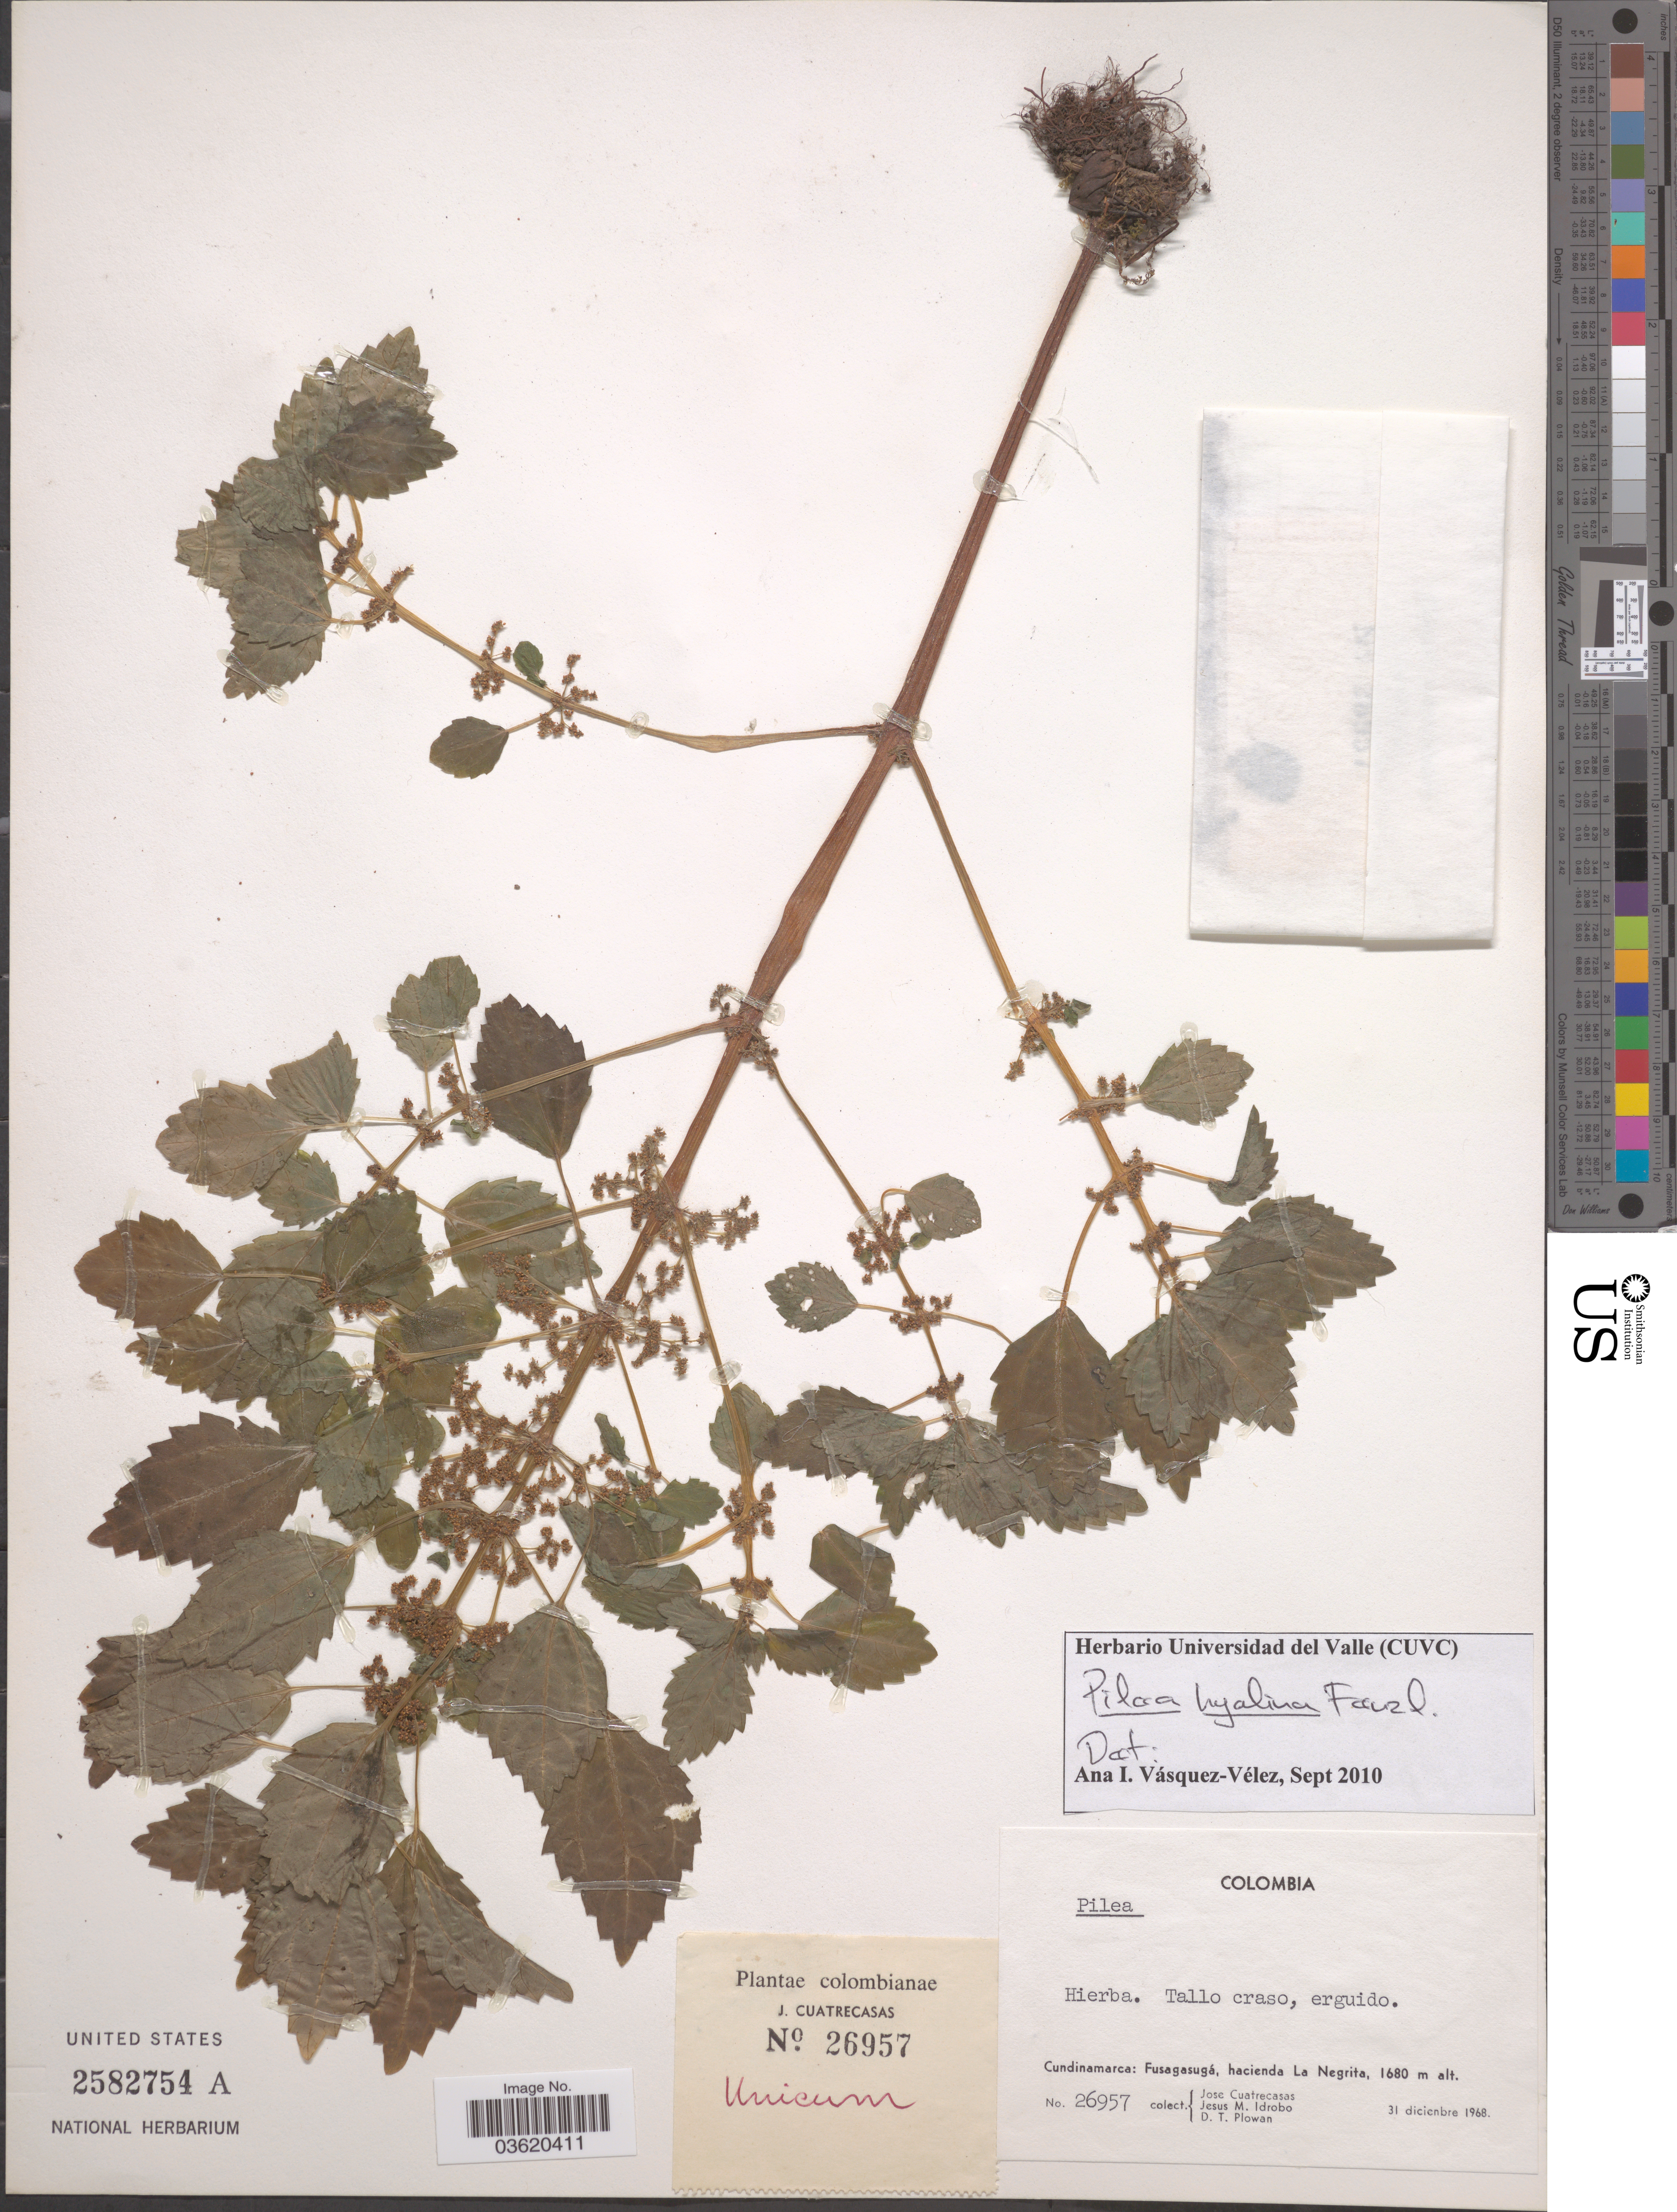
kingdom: Plantae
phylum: Tracheophyta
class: Magnoliopsida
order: Rosales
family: Urticaceae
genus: Pilea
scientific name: Pilea hyalina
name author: Fenzl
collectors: J. Cuatrecasas, J. M. Idrobo & D. Plowan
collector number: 26957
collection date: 1968-12-31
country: Colombia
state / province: Cundinamarca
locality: Fusagasugá, hacienda La Negrita.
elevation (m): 1680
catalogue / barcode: US 2582754A